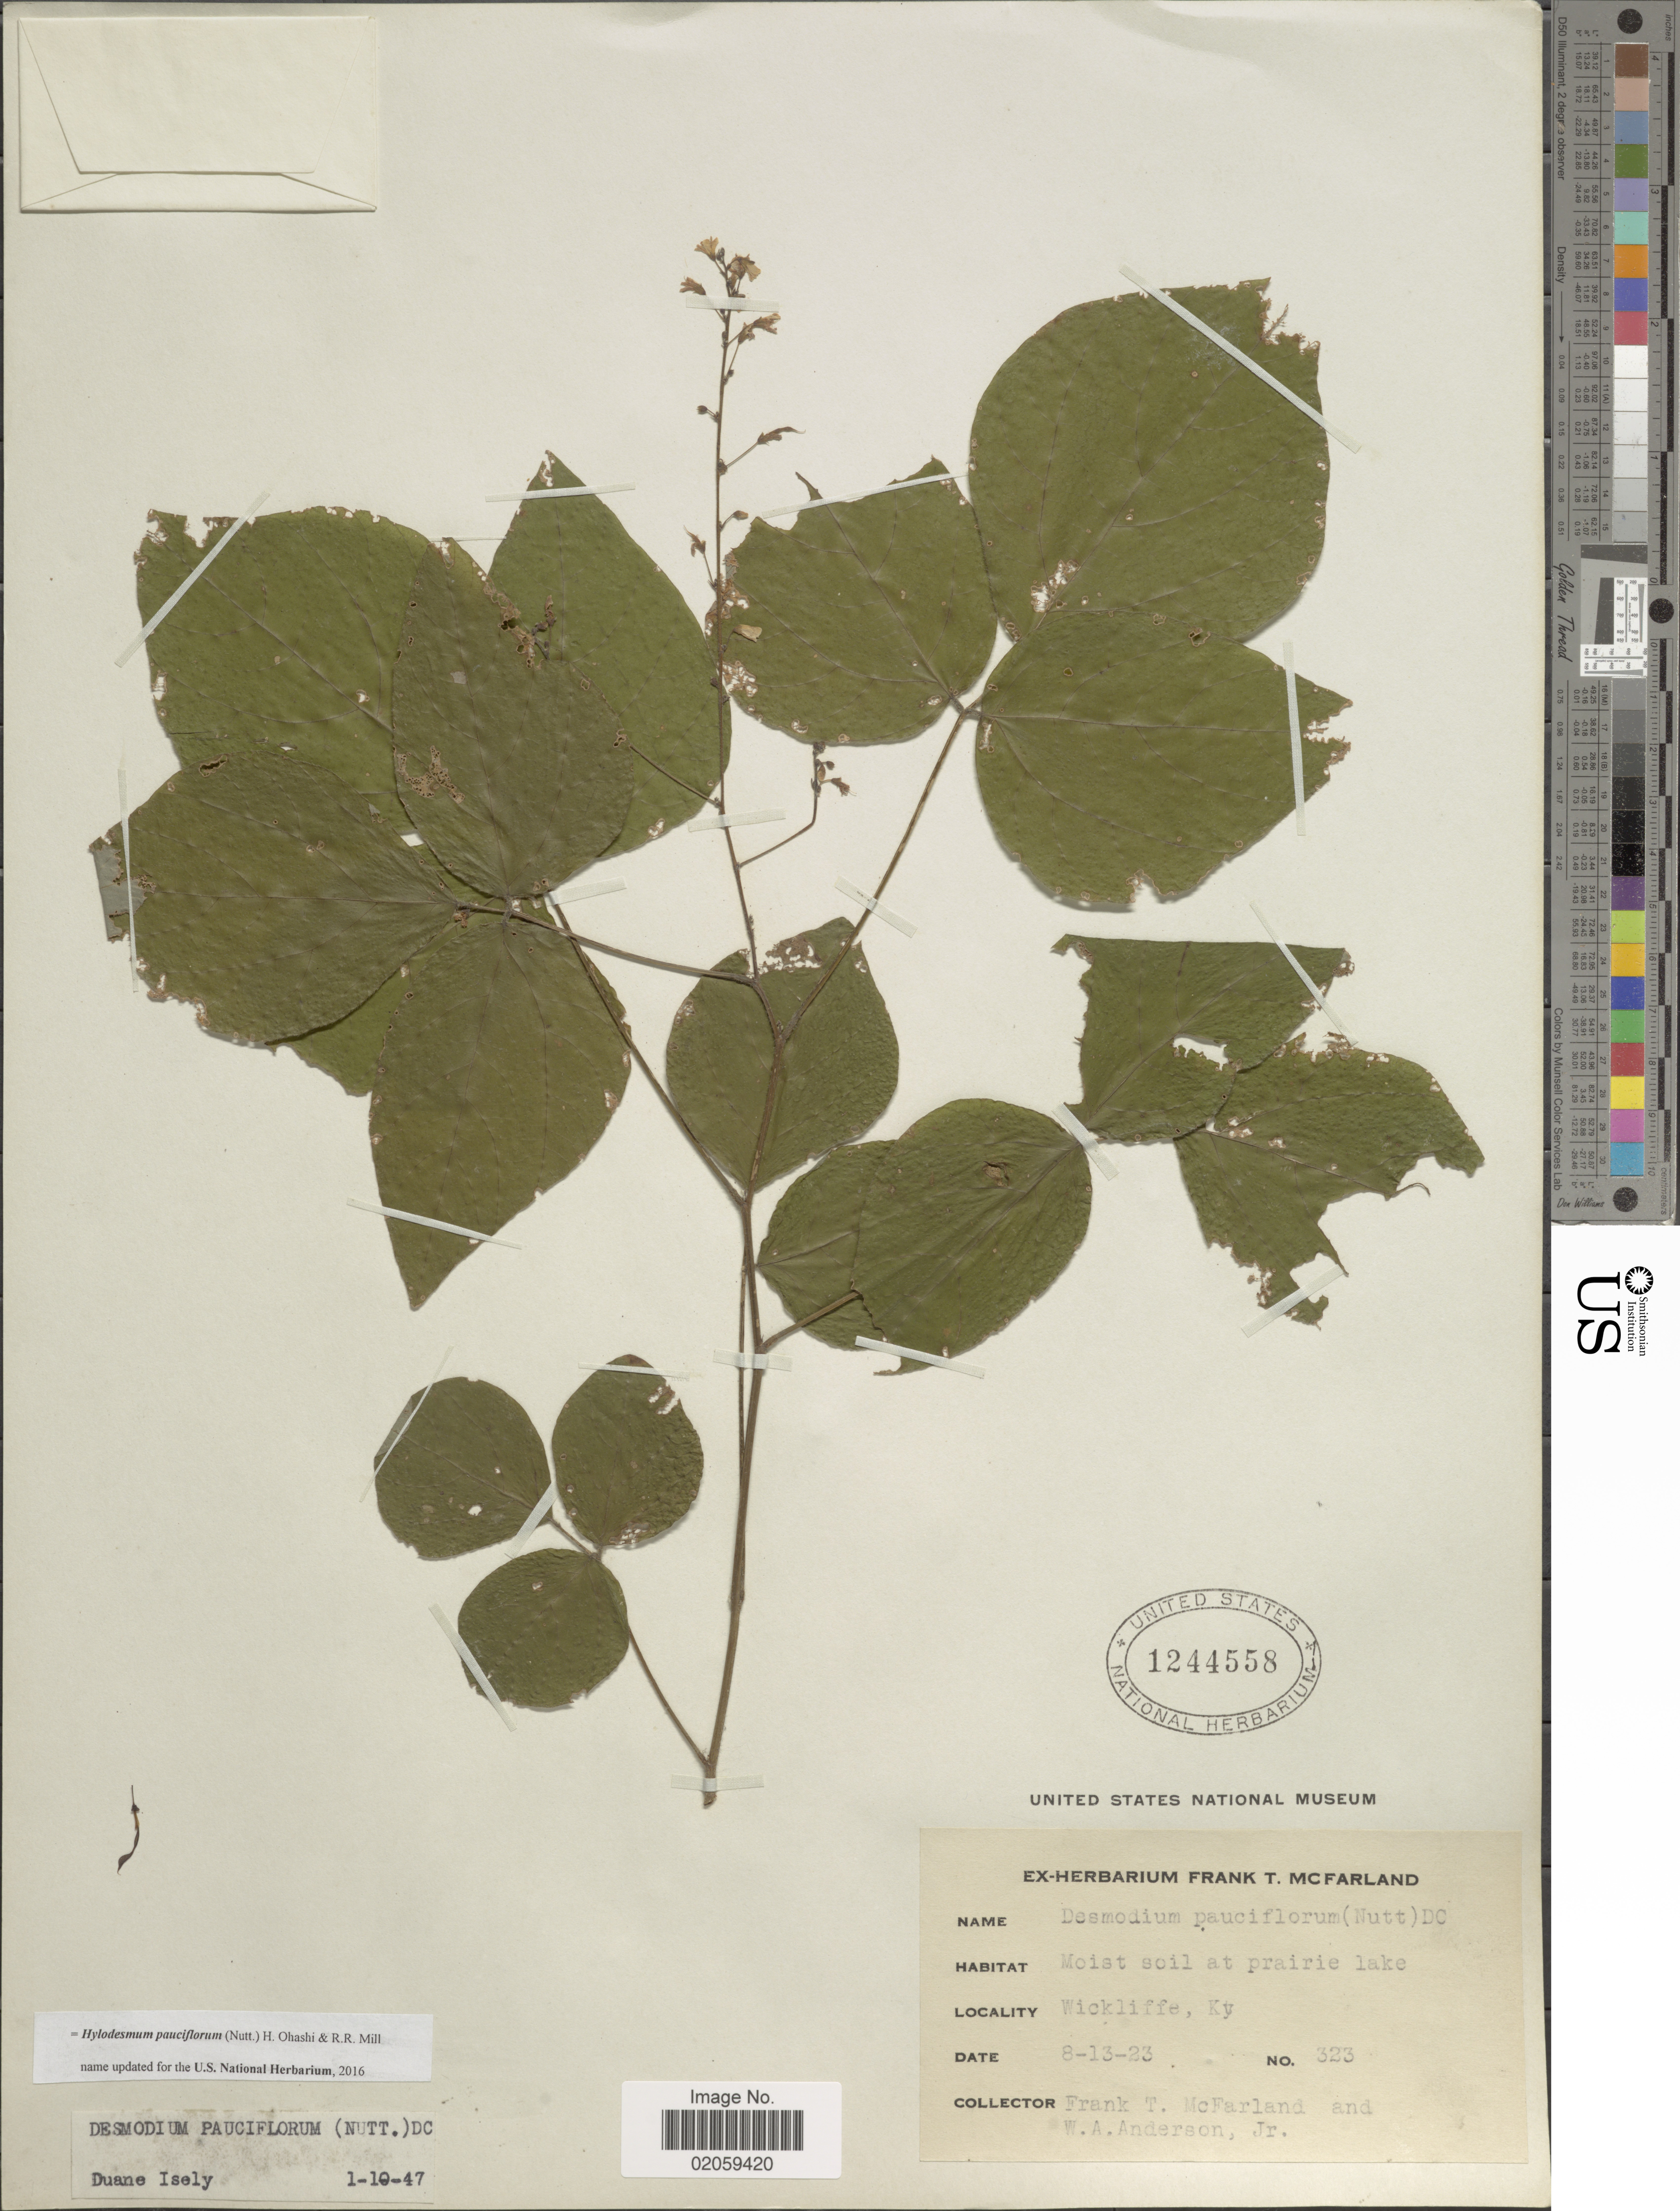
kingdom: Plantae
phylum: Tracheophyta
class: Magnoliopsida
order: Fabales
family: Fabaceae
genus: Hylodesmum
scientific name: Hylodesmum pauciflorum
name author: (Nutt.) H. Ohashi & R.R. Mill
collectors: F. McFarland & W. A. Anderson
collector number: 323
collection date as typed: Transcribed d/m/y: 13/8/23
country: United States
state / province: Kentucky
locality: Wickliffe, Ky.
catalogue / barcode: US 1244558